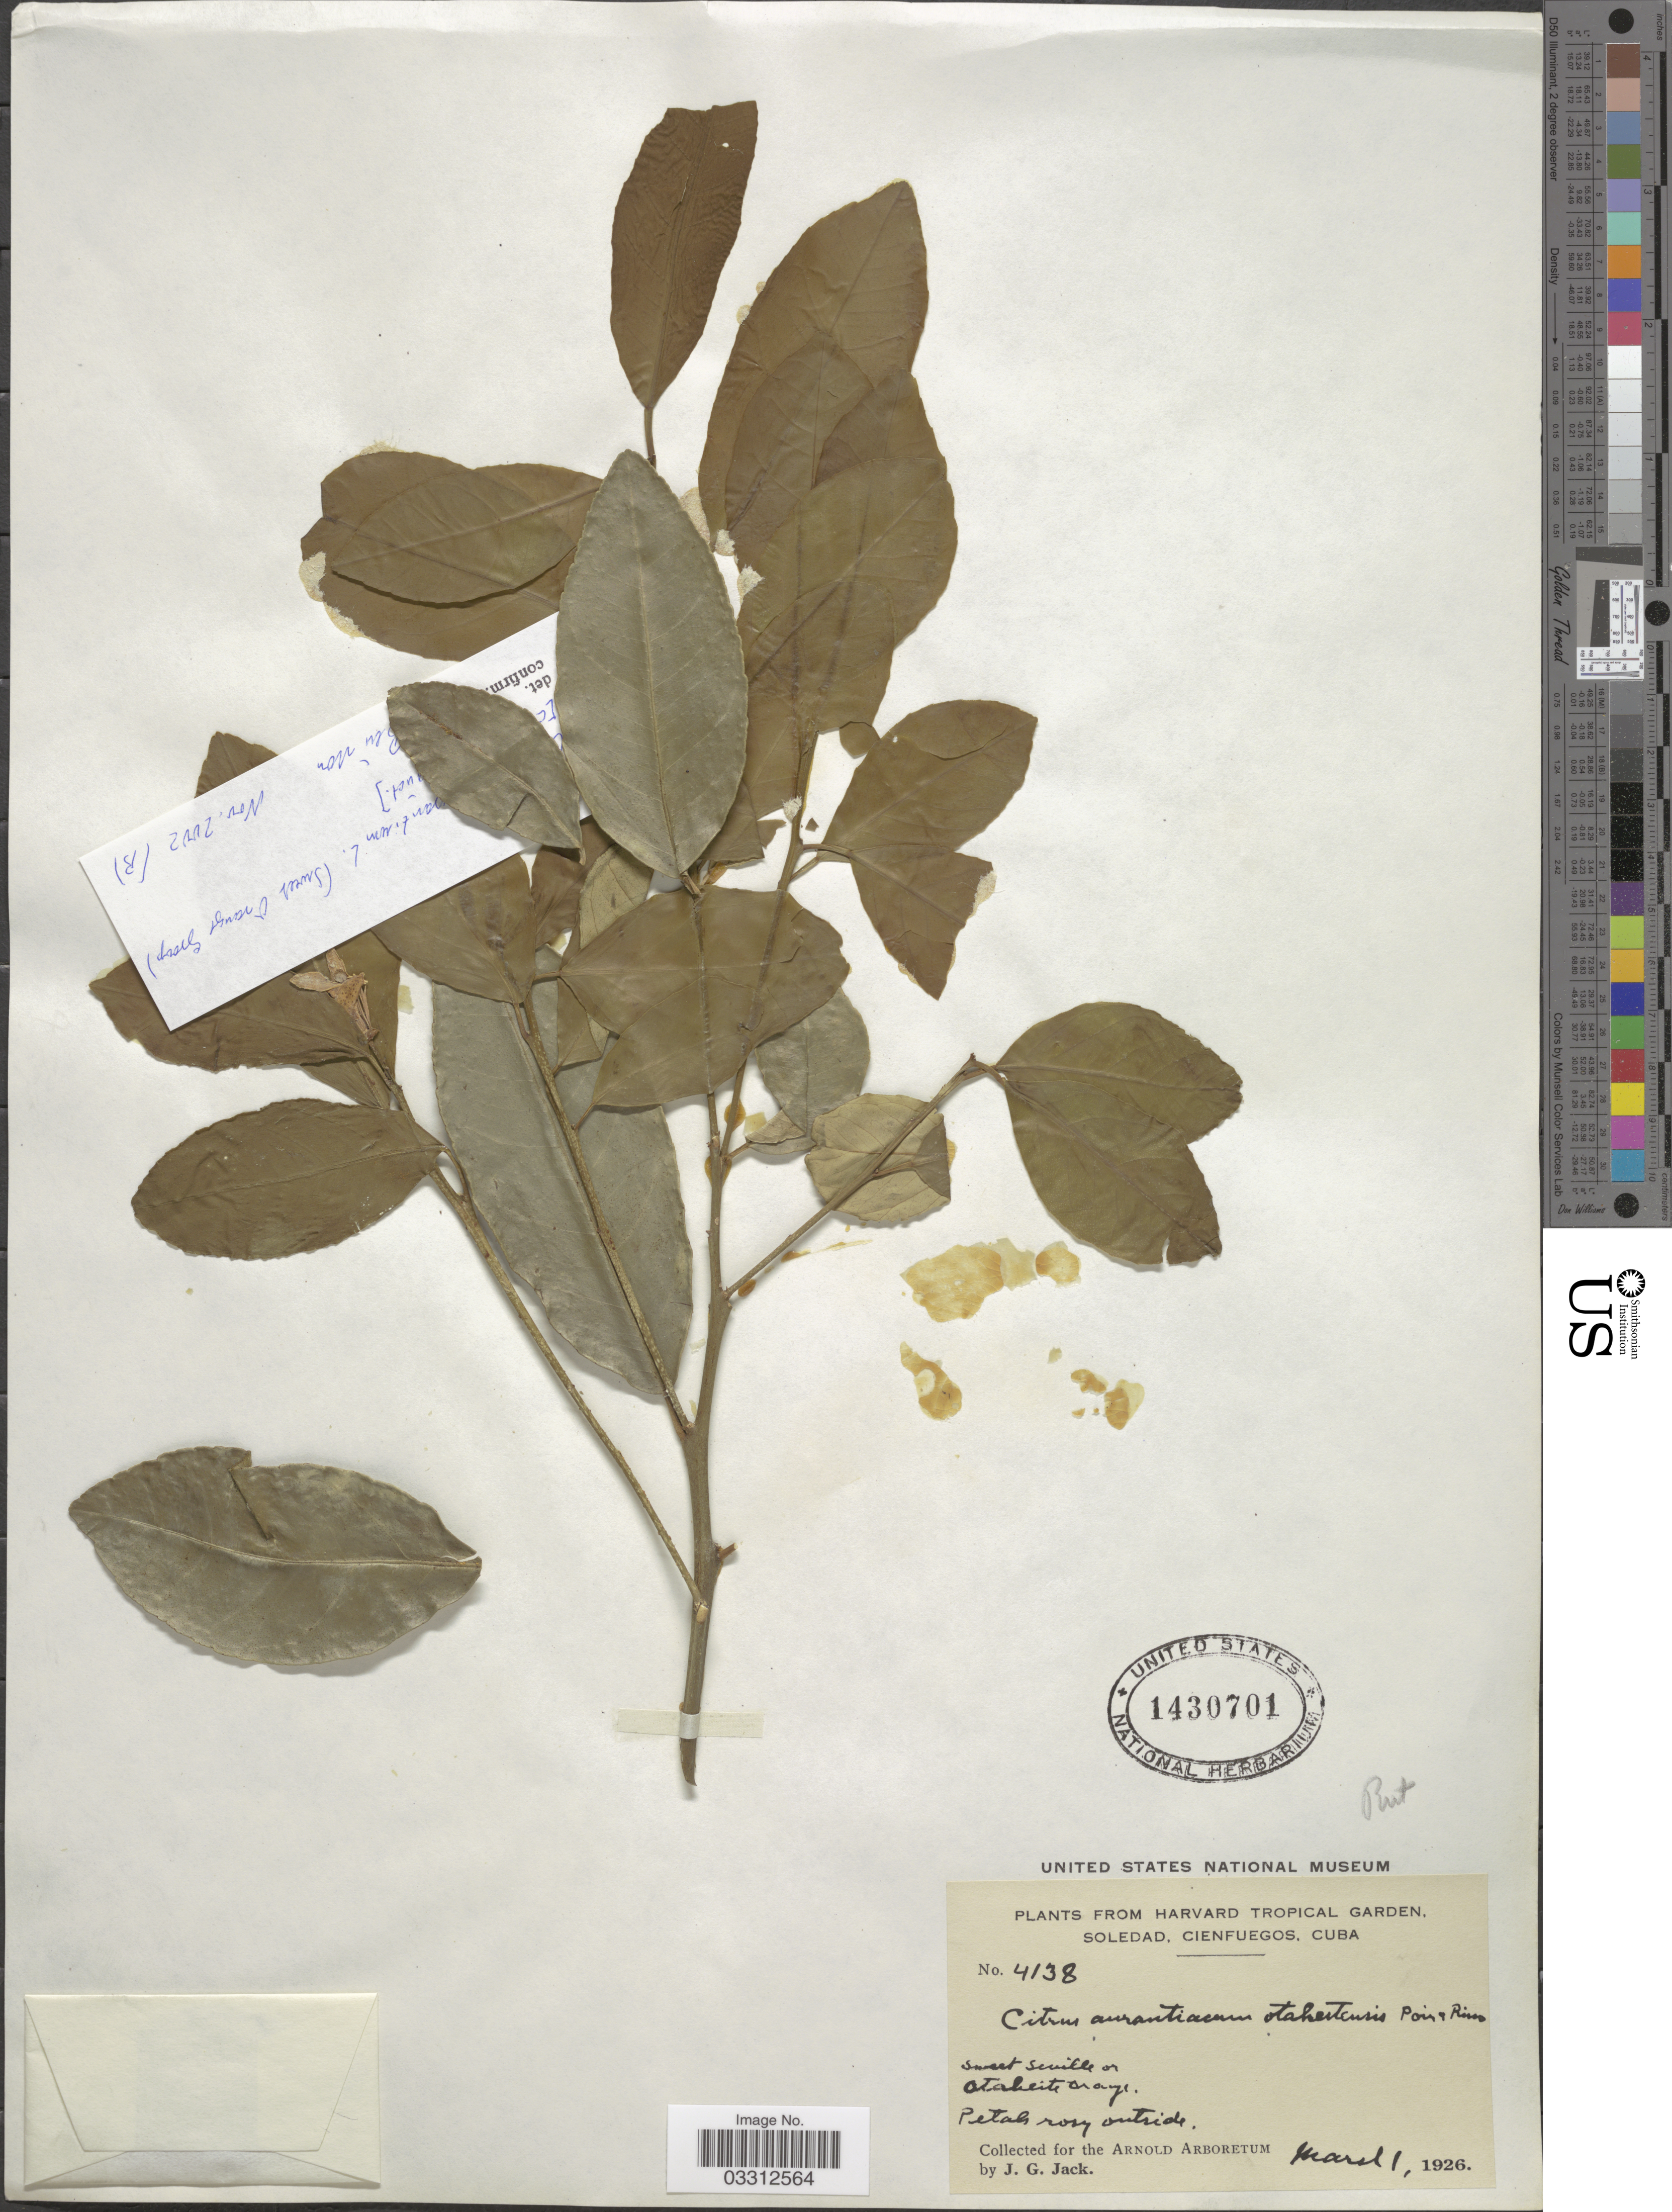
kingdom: Plantae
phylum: Tracheophyta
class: Magnoliopsida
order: Sapindales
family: Rutaceae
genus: Citrus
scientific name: Citrus x aurantium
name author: L.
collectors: J. G. Jack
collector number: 4138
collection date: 1926-03-01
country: Cuba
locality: Harvard Tropical Garden, Soledad, Cienfuegos.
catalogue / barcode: US 1430701